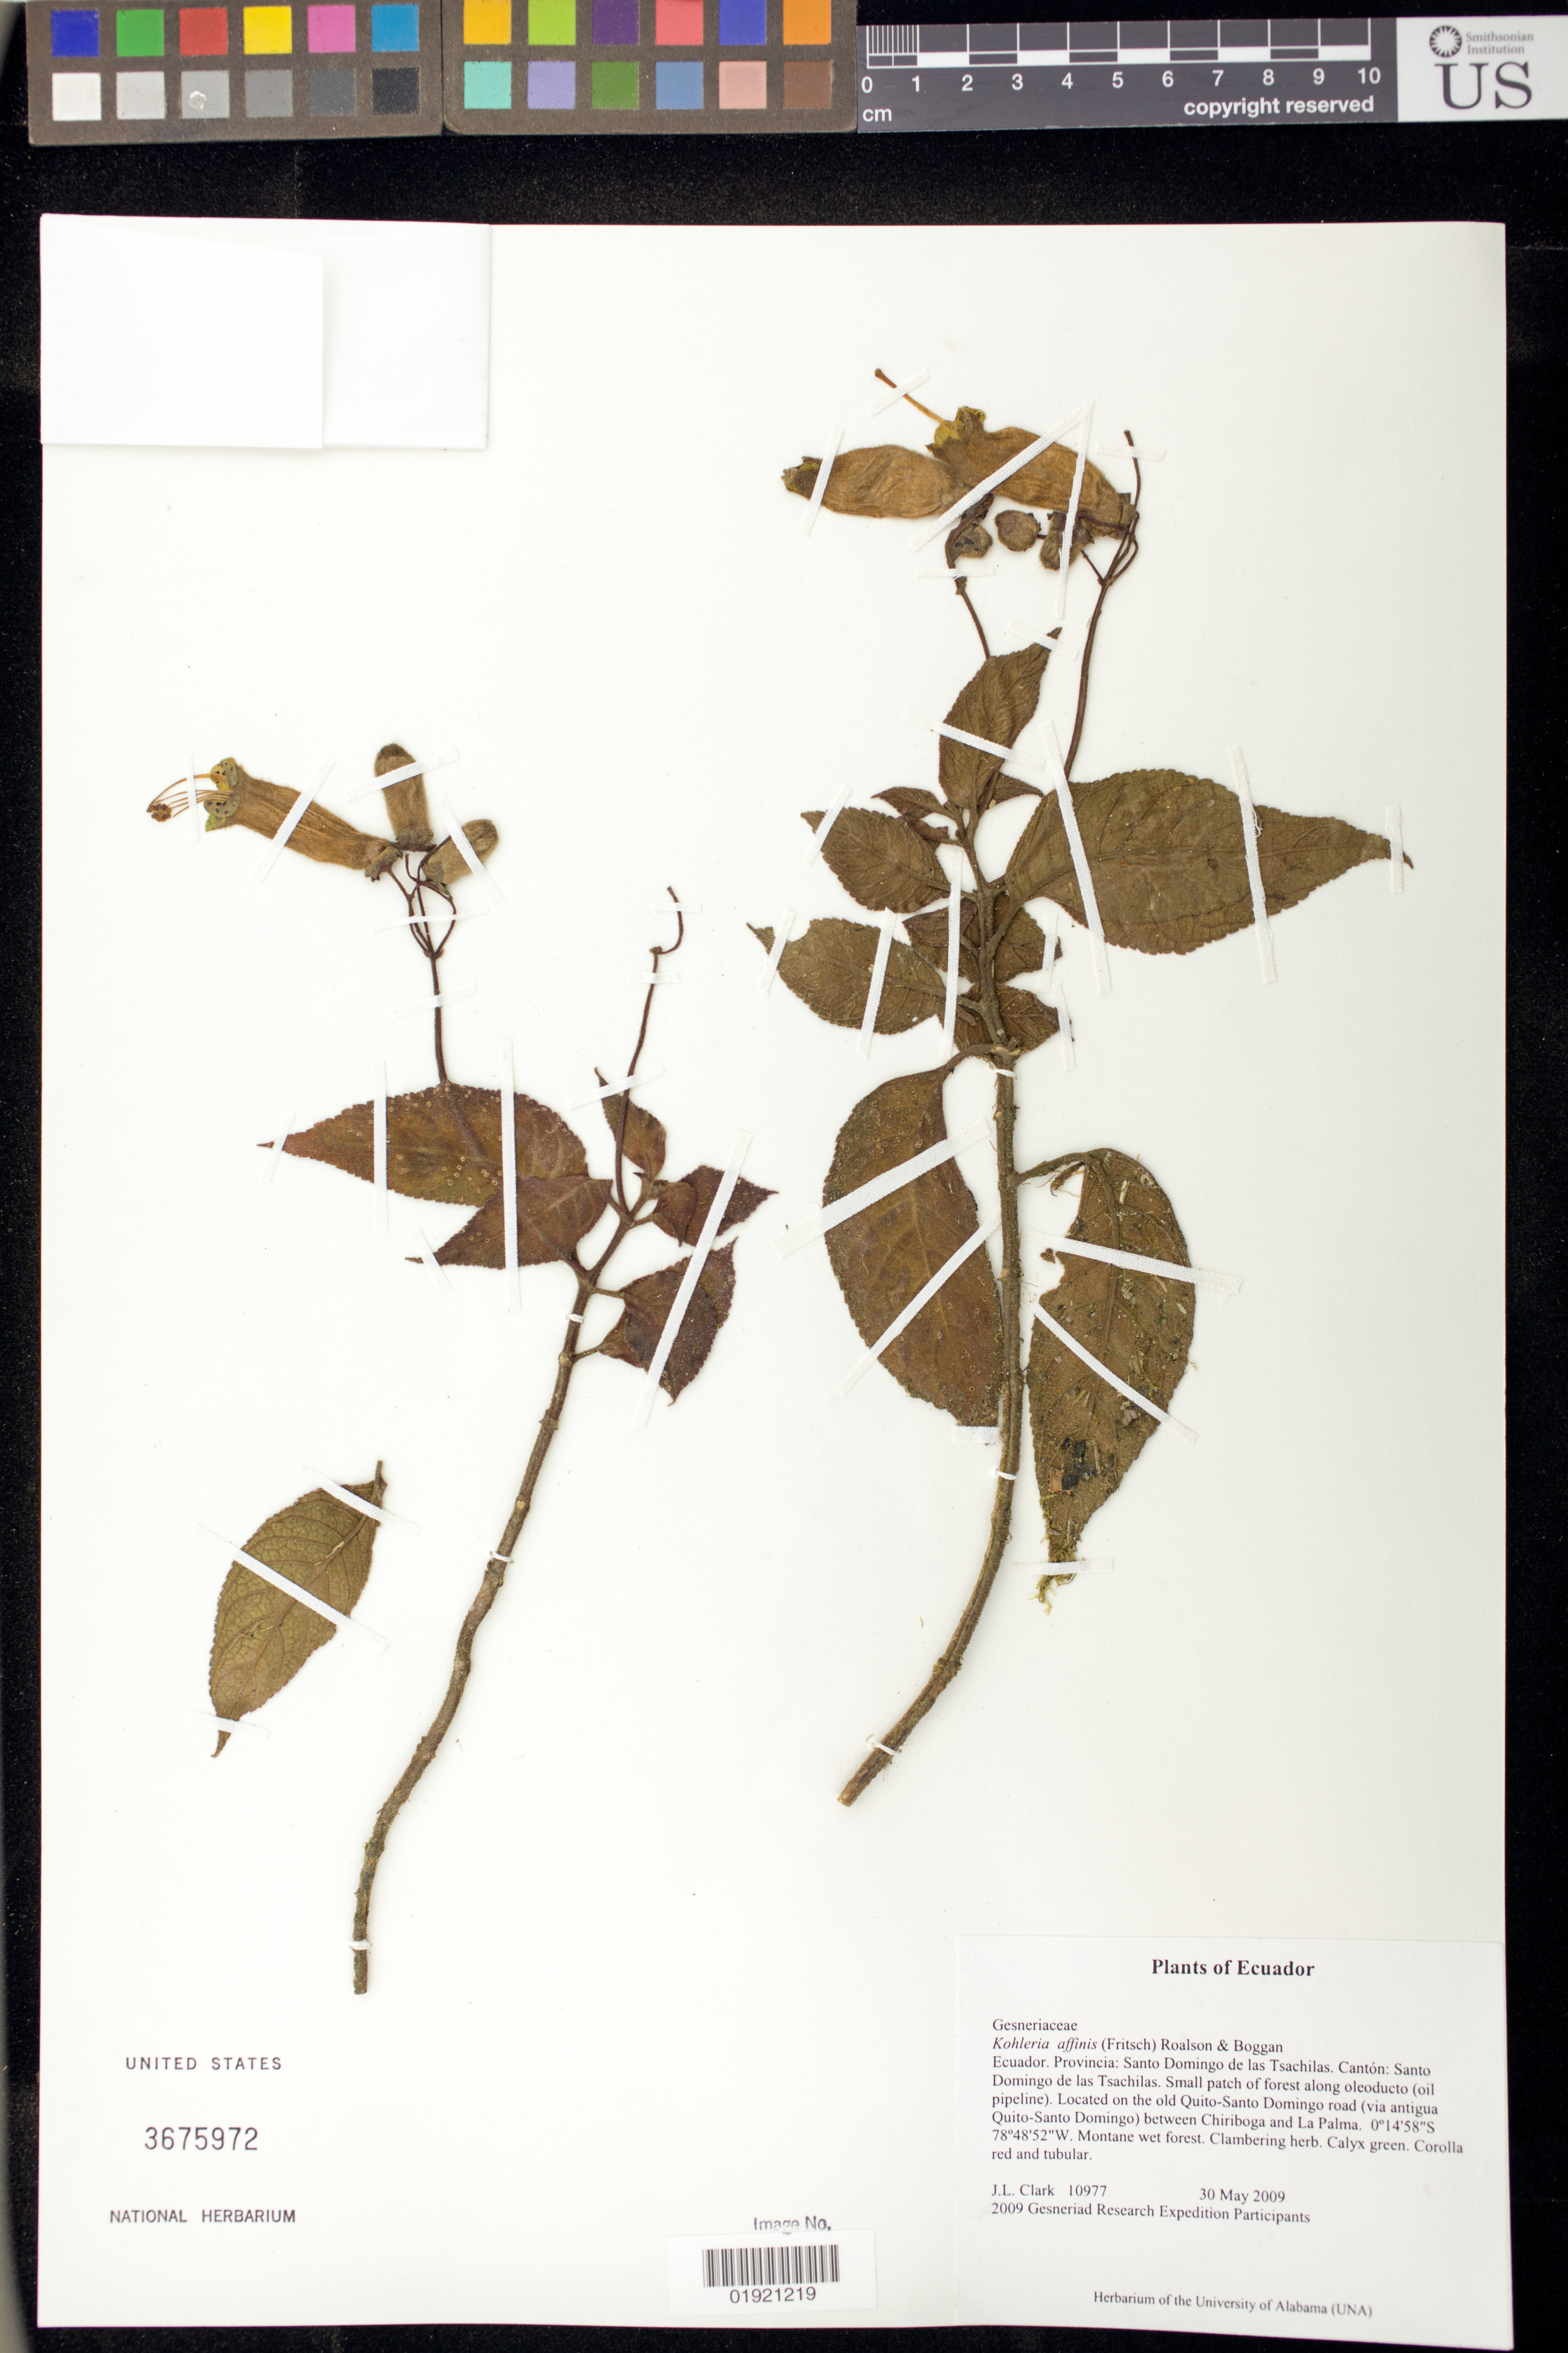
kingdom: Plantae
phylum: Tracheophyta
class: Magnoliopsida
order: Lamiales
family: Gesneriaceae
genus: Kohleria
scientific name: Kohleria affinis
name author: (Fritsch) Roalson & Boggan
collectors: J. L. Clark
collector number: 10977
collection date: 2009-05-30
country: Ecuador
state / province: Tsáchilas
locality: Canton: Santo Domingo de los Tsachilas. Small patch of forest along oleoducto (oil pipeline). Located on the old Quito-Santo Domingo road (via antigua Quito-Santo Domingo) between Chiriboga and La Palma.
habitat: Montane wet forest.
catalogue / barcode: US 3675972